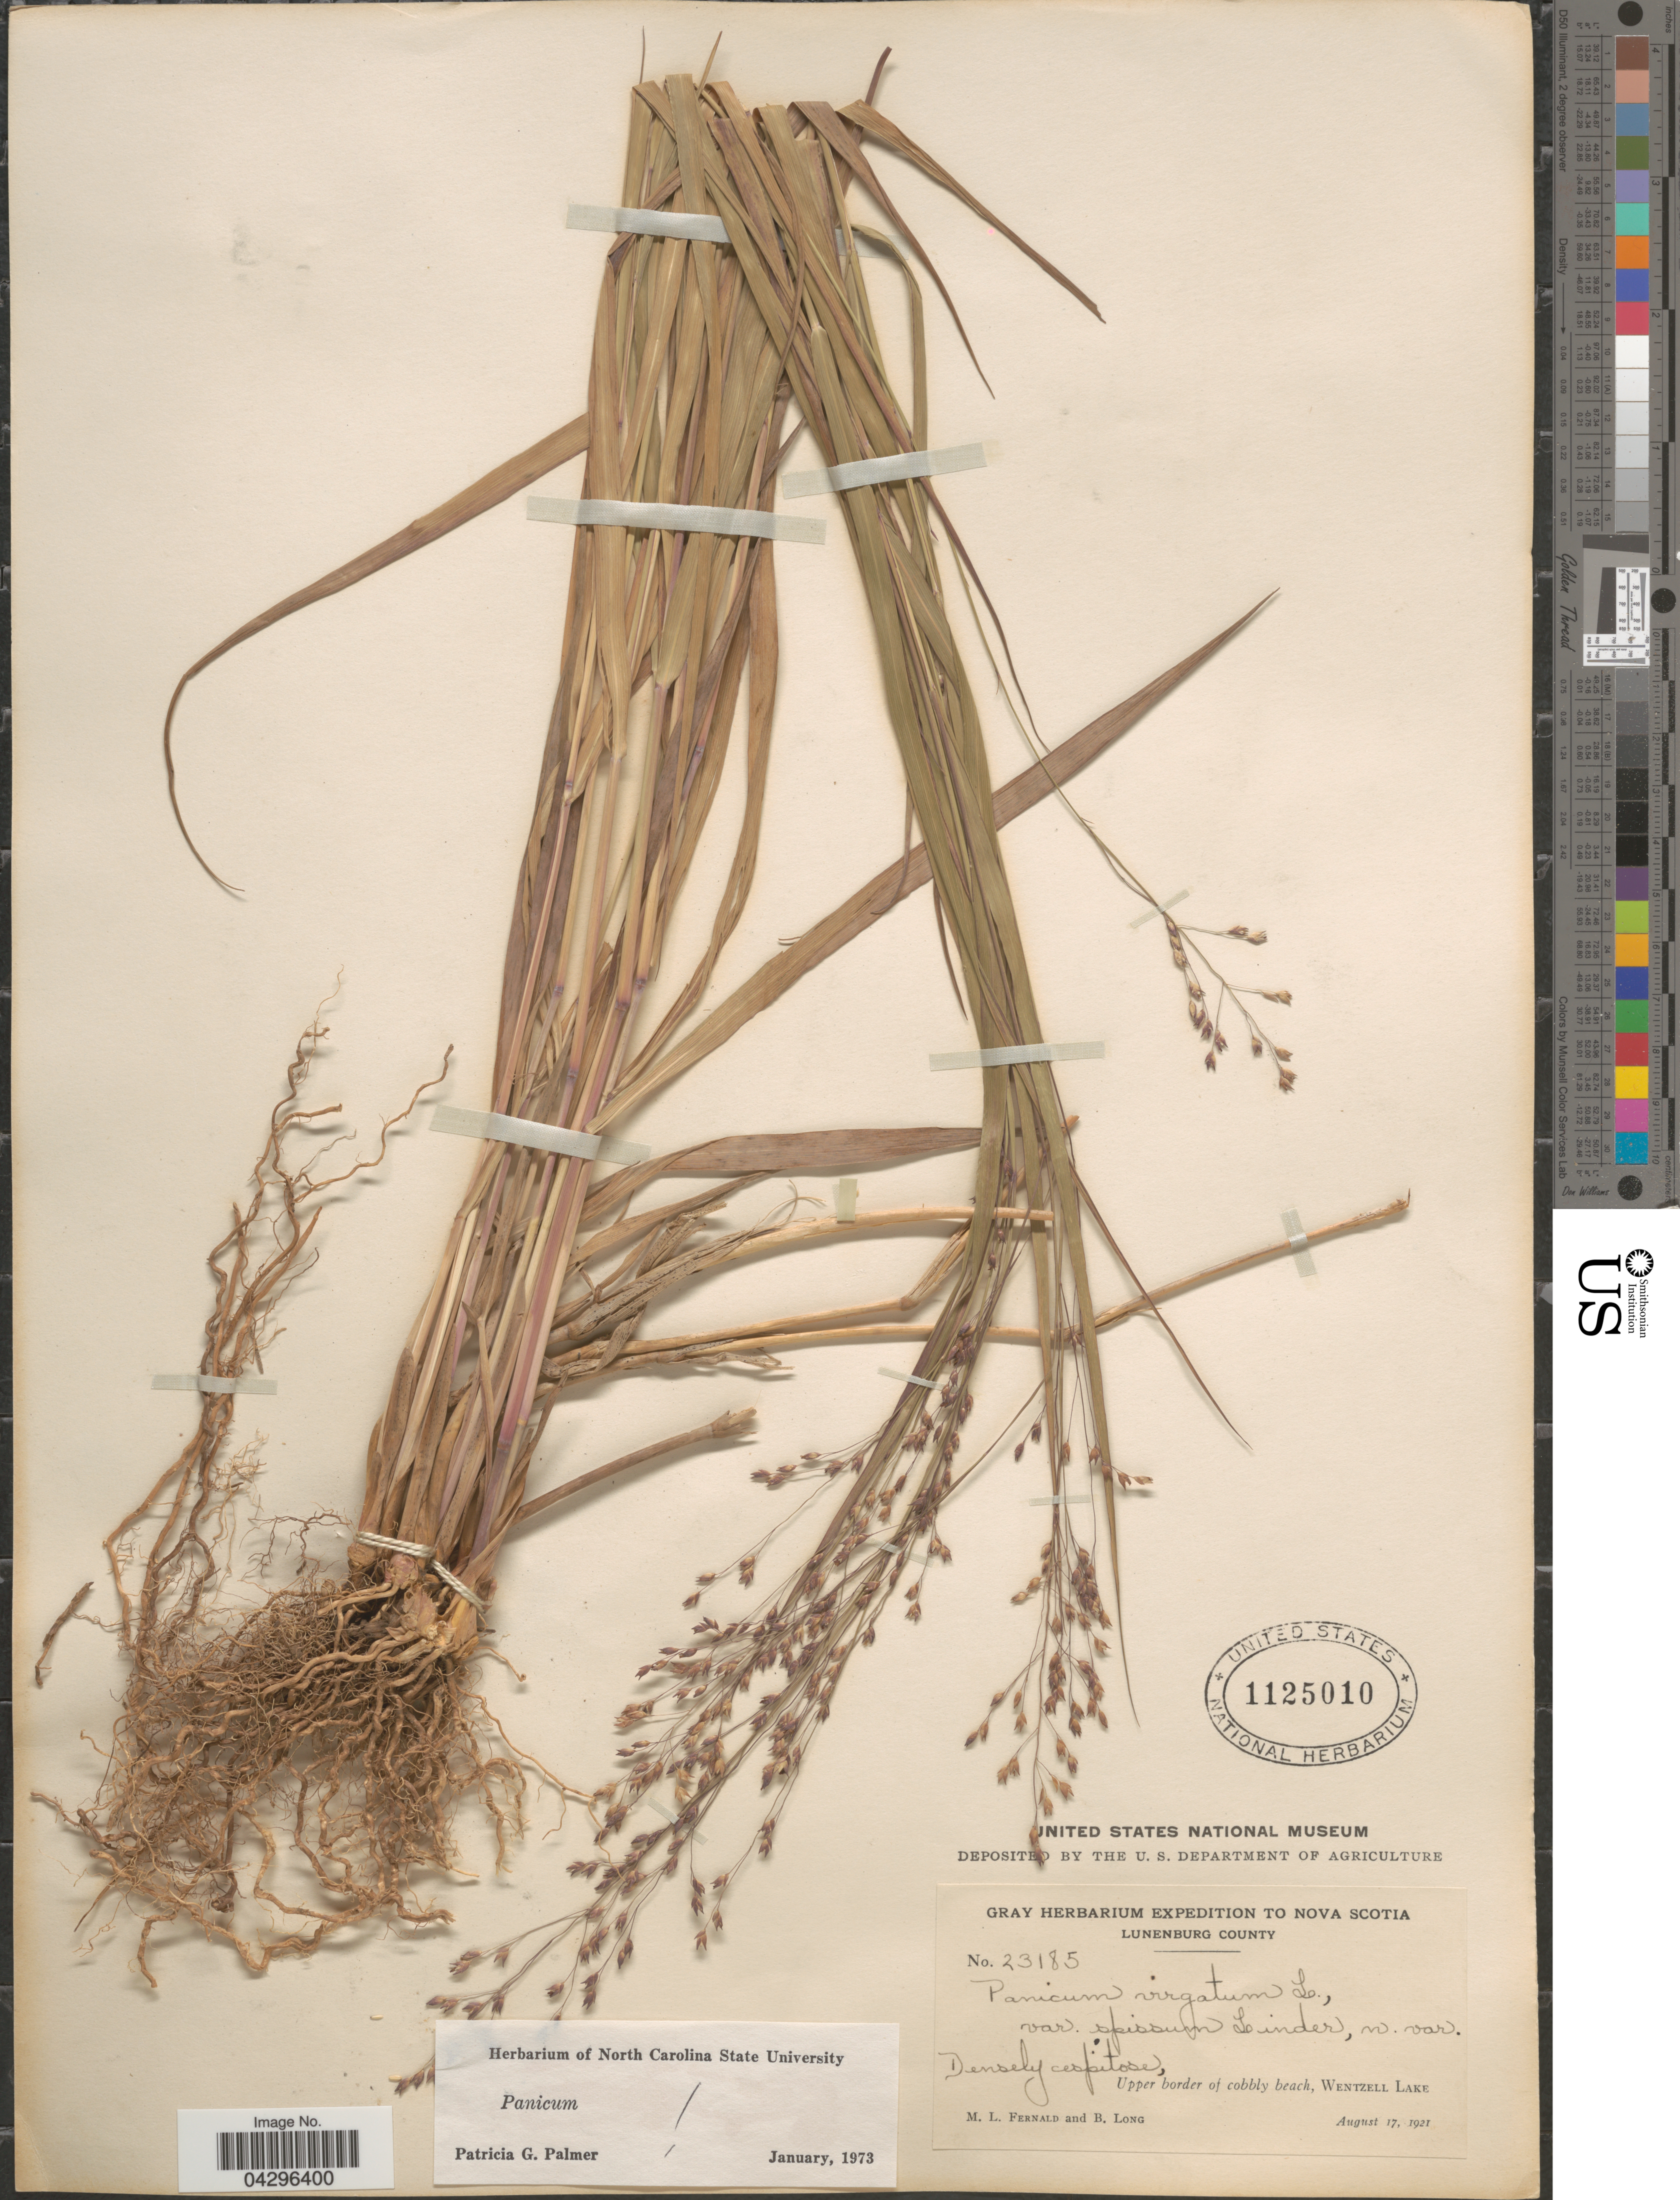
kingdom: Plantae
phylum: Tracheophyta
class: Liliopsida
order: Poales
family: Poaceae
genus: Panicum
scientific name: Panicum virgatum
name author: L.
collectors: M. L. Fernald & B. Long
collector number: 23185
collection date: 1921-08-17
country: Canada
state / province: Nova Scotia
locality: Gray Herbarium Expedition To Nova Scotia. Lunenburg County. Upper border of cobbly beach, Wentzell Lake.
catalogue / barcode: US 1125010